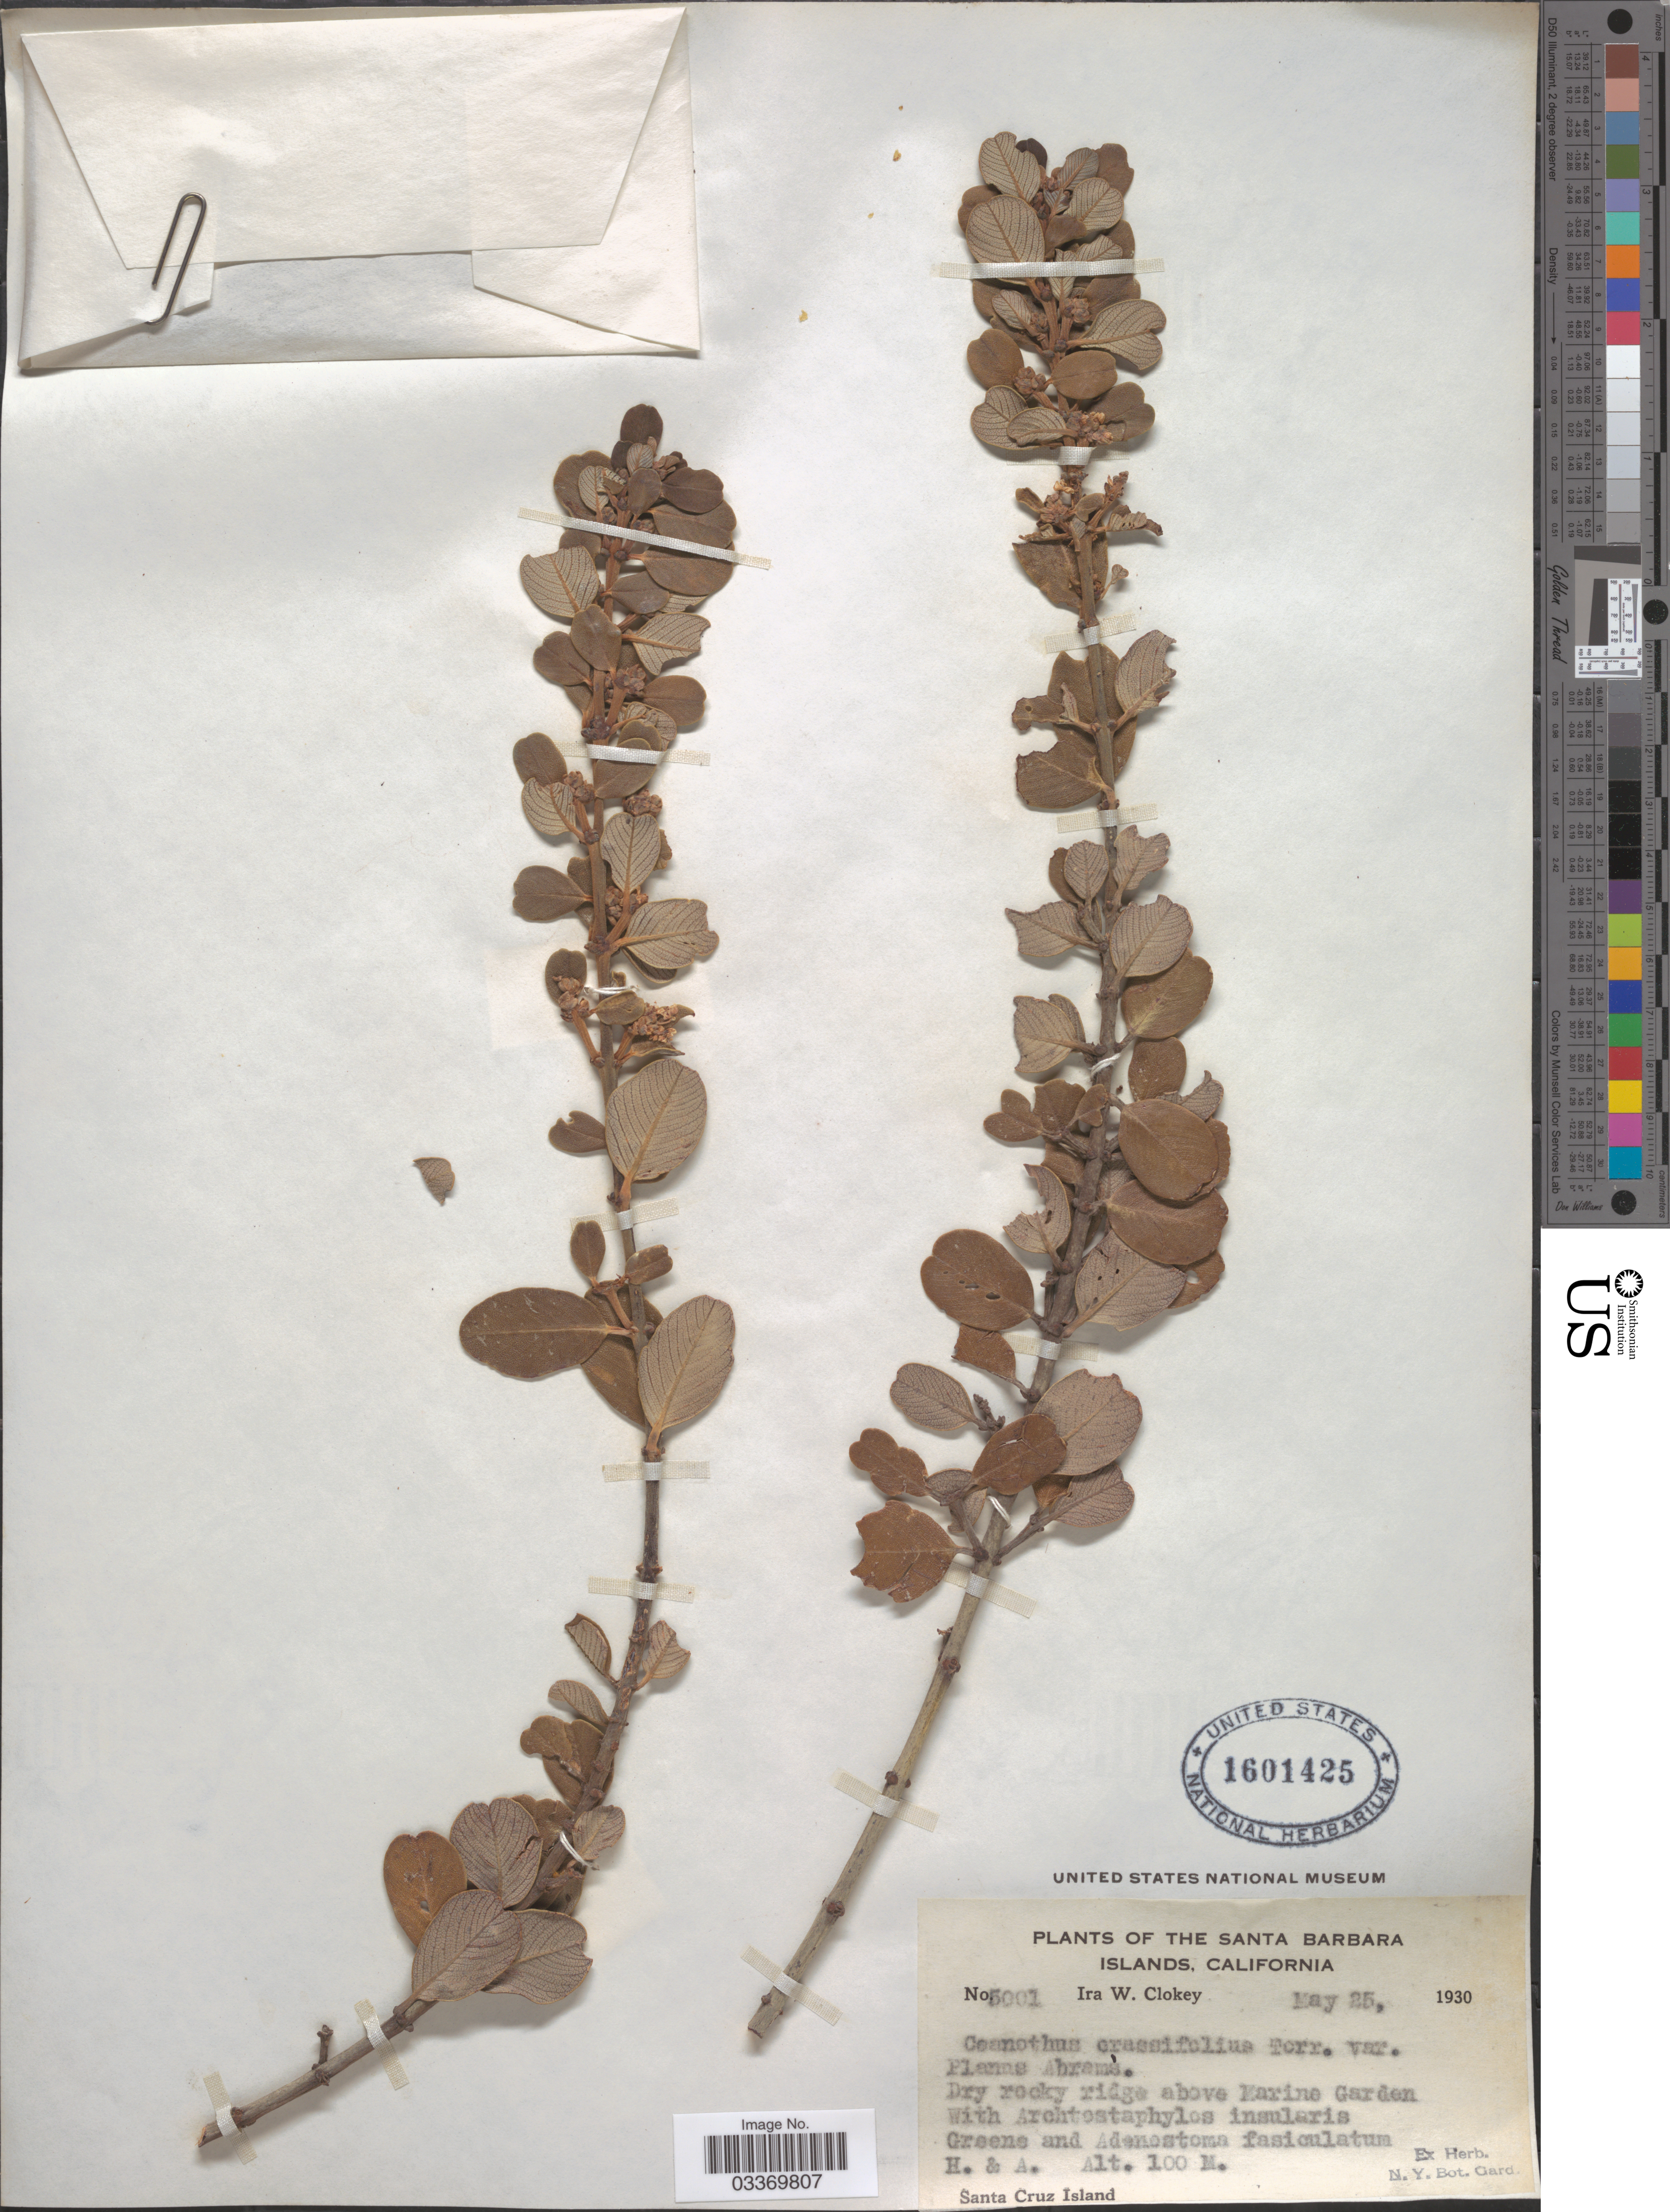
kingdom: Plantae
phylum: Tracheophyta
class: Magnoliopsida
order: Rosales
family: Rhamnaceae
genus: Ceanothus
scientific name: Ceanothus megacarpus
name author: Munz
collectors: I. W. Clokey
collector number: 5001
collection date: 1930-05-25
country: United States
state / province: California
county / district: Santa Barbara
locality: The Santa Barbara Islands. Dry rocky ridge above Marine Garden. Santa Cruz Island.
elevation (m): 100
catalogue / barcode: US 1601425